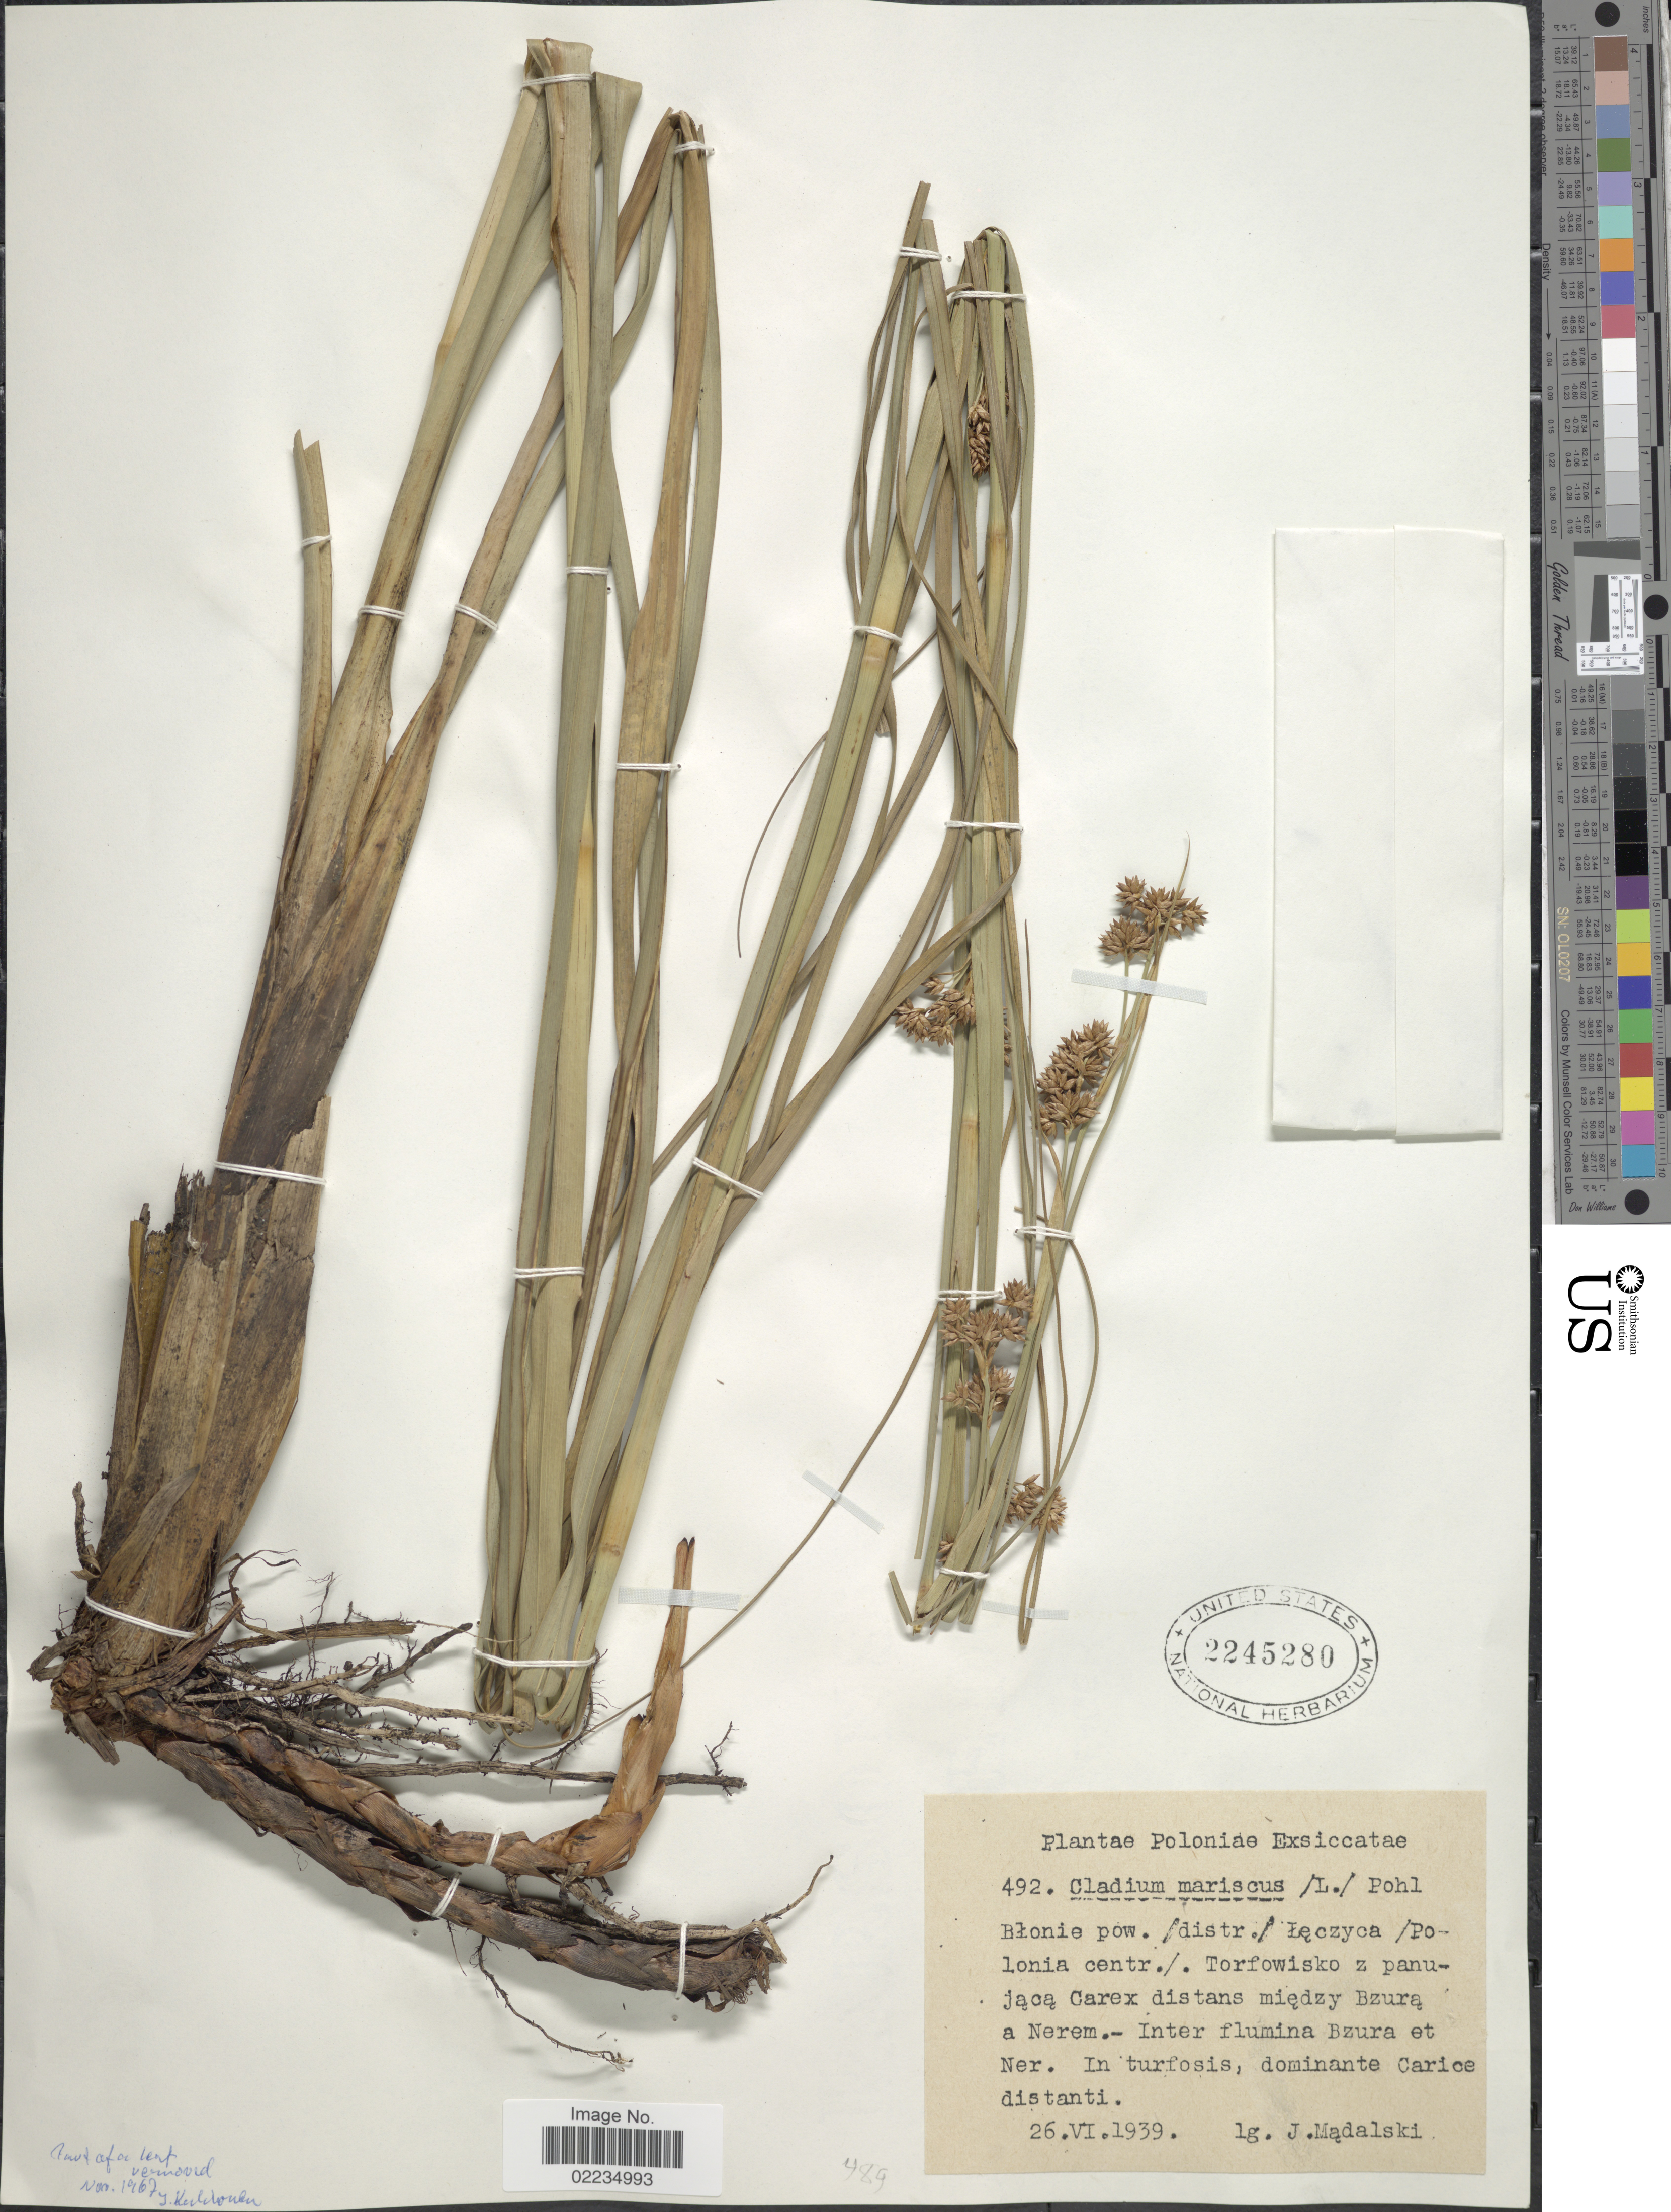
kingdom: Plantae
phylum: Tracheophyta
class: Liliopsida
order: Poales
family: Cyperaceae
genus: Cladium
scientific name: Cladium mariscus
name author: (L.) Pohl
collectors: J. Madalski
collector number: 492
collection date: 1939-06-26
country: Poland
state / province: Mazowieckie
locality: Poloniae, Blonie pow., distr. Leczyca, Polonia Centr., Torfowisko z panujaca carex distans micdzy Bzura a Nerem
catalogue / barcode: US 2245280